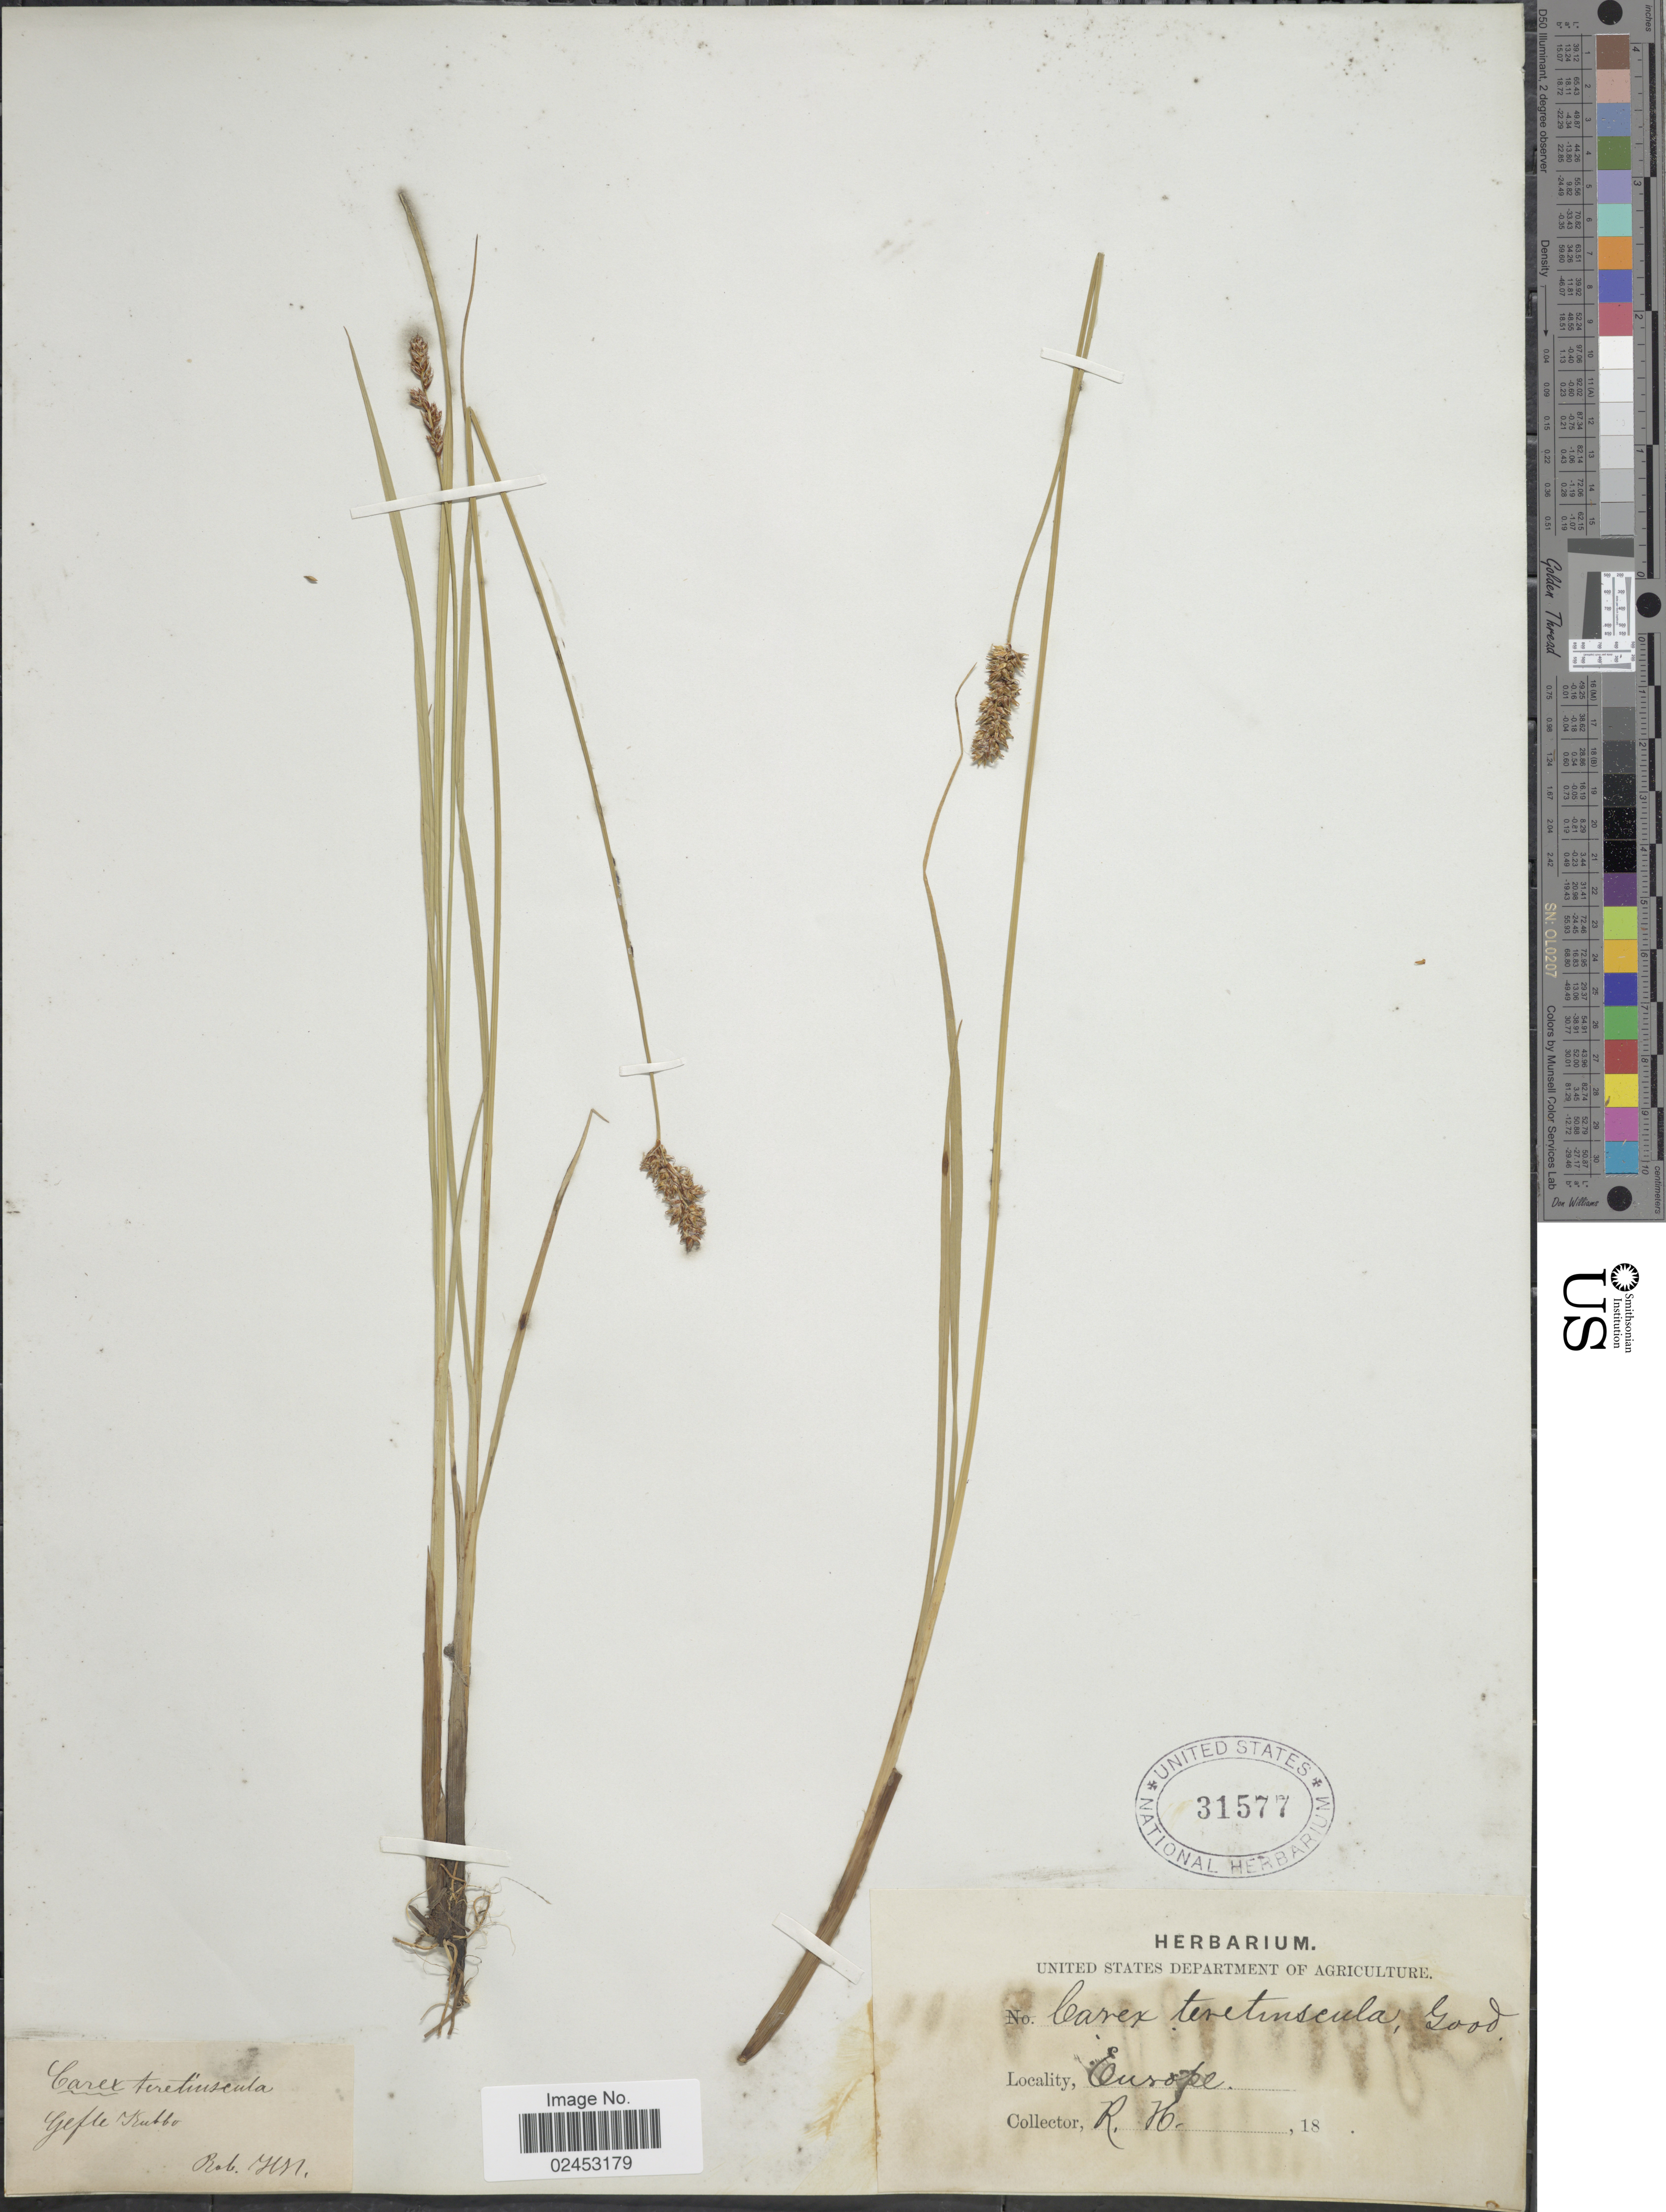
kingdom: Plantae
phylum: Tracheophyta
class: Liliopsida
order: Poales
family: Cyperaceae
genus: Carex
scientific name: Carex diandra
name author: Schrank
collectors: R. Hn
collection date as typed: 18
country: Sweden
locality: Europe, Gefle Kutbo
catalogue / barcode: US 31577